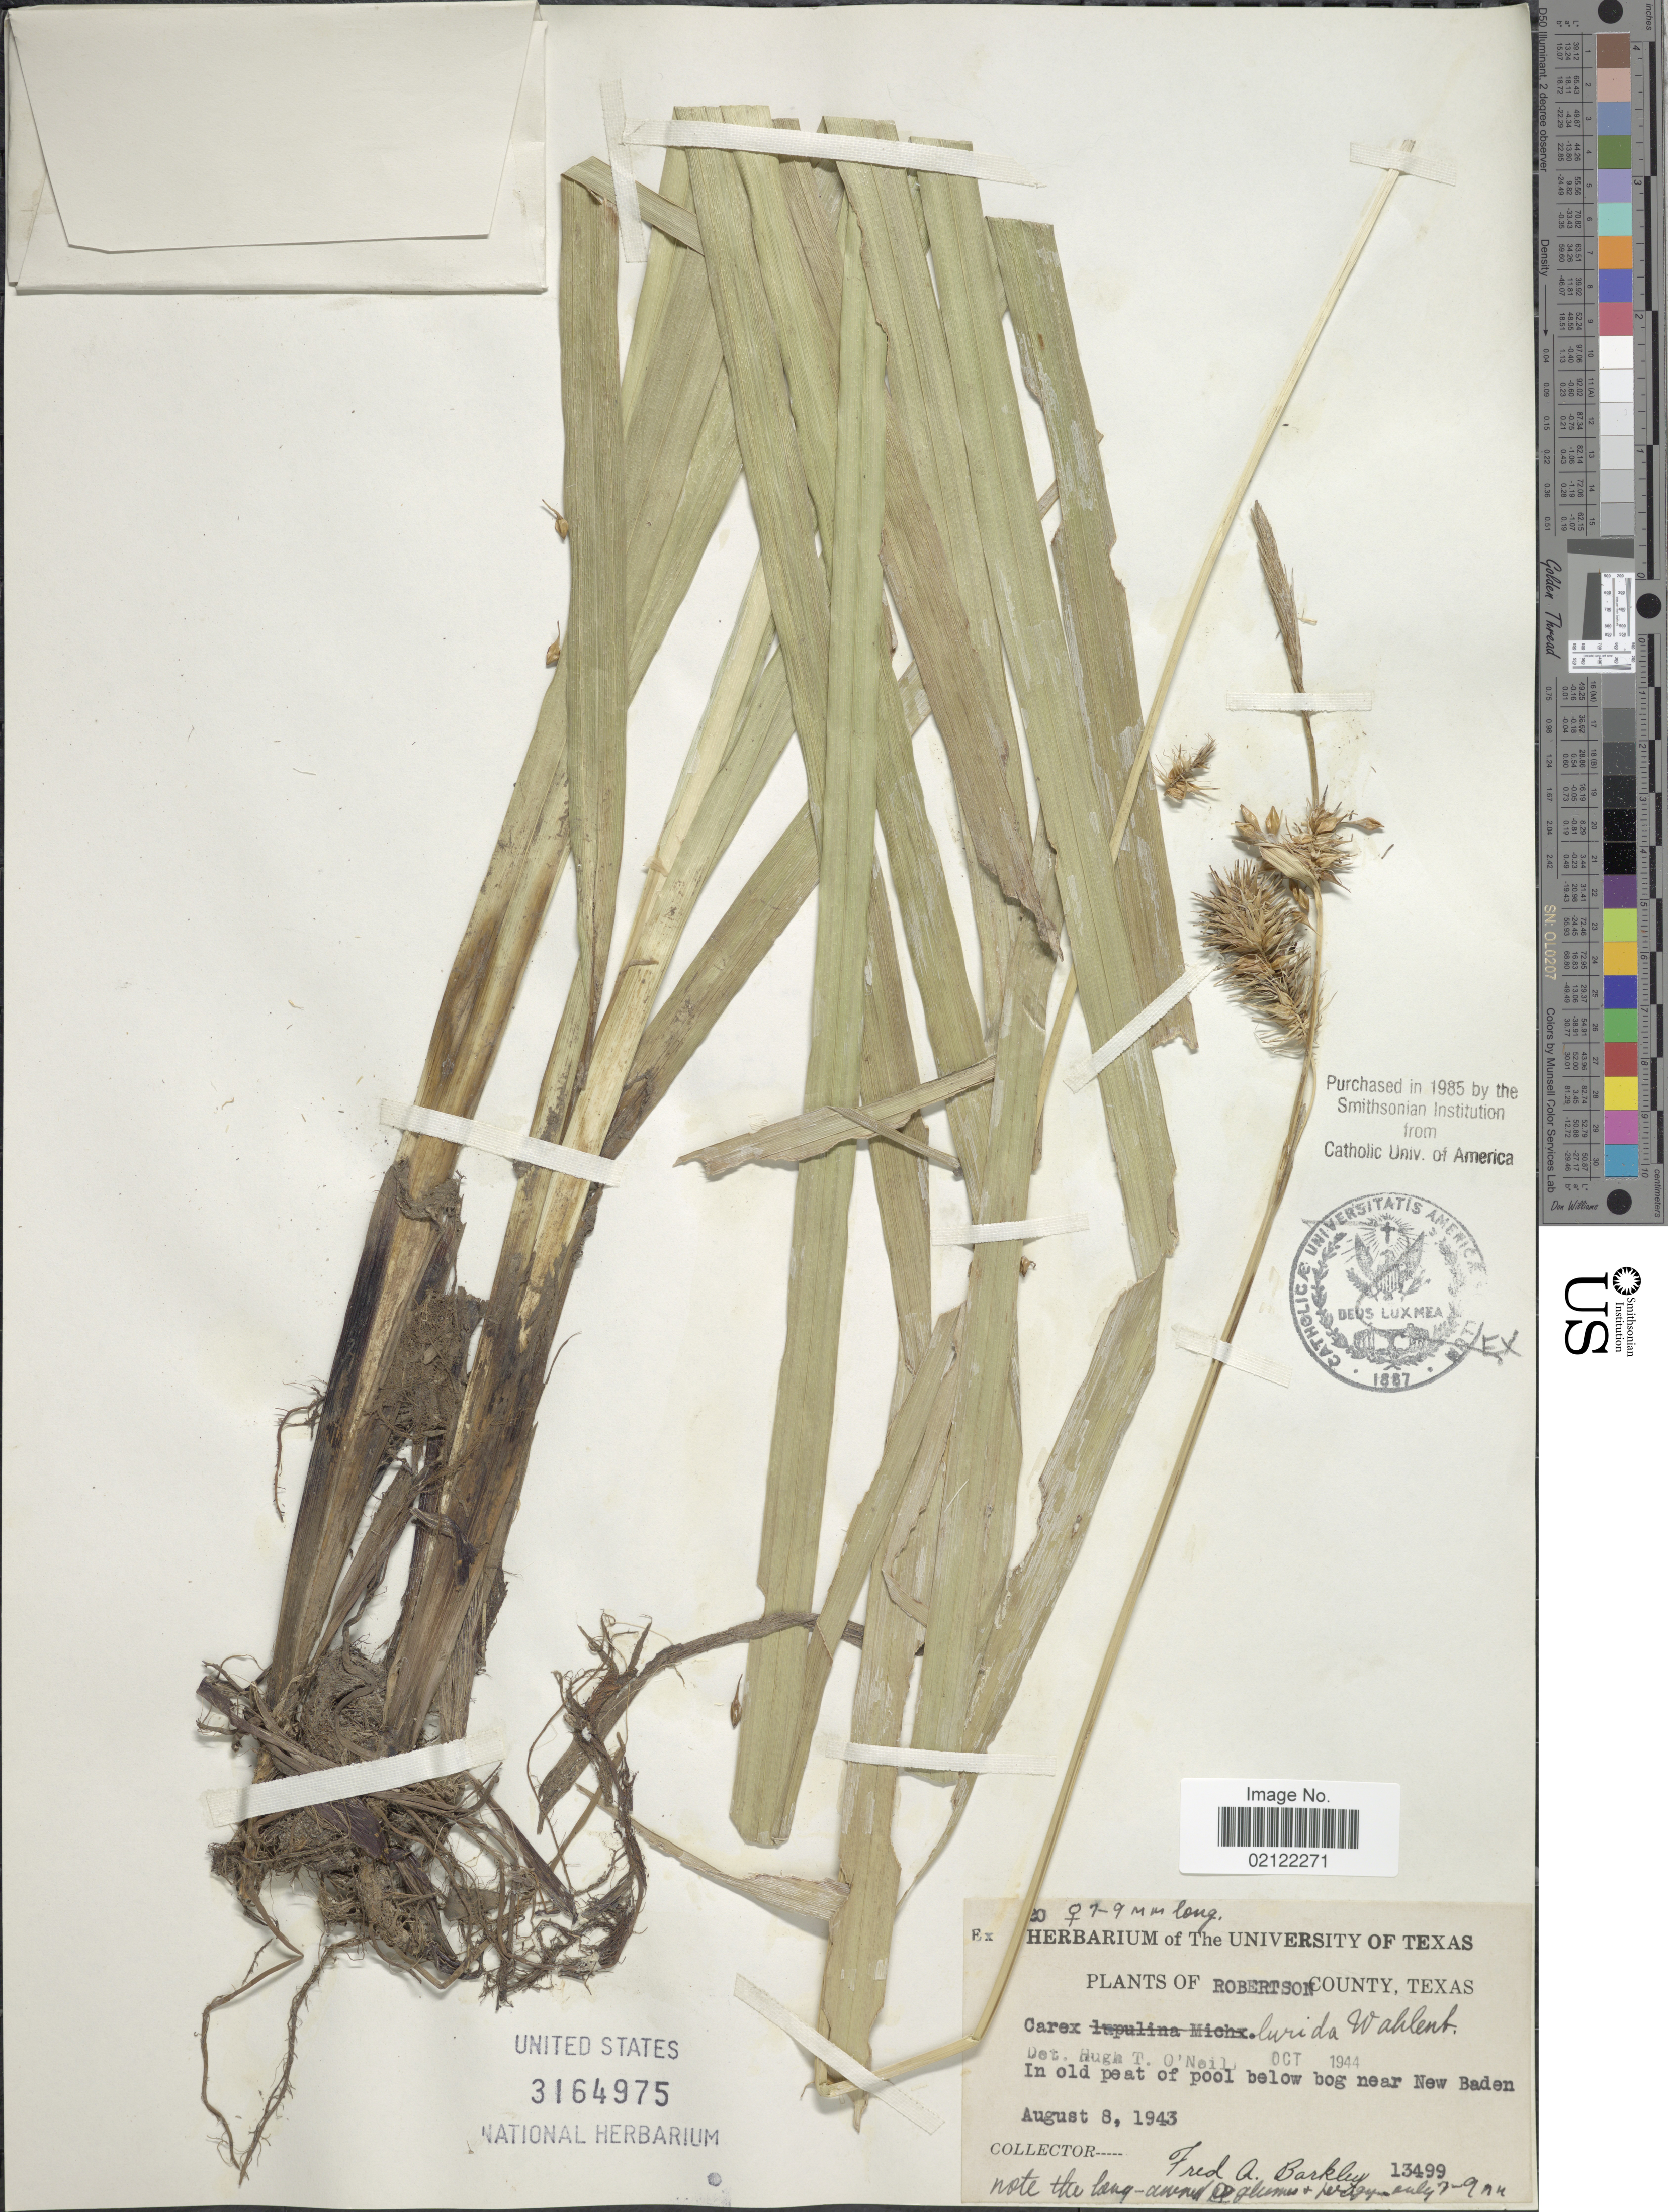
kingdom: Plantae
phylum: Tracheophyta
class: Liliopsida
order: Poales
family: Cyperaceae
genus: Carex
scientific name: Carex lurida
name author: Wahlenb.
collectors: F. A. Barkley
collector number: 13499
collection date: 1943-08-08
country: United States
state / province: Texas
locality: Robertson County, Texas. In old peat of pool below bog near New Baden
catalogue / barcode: US 3164975